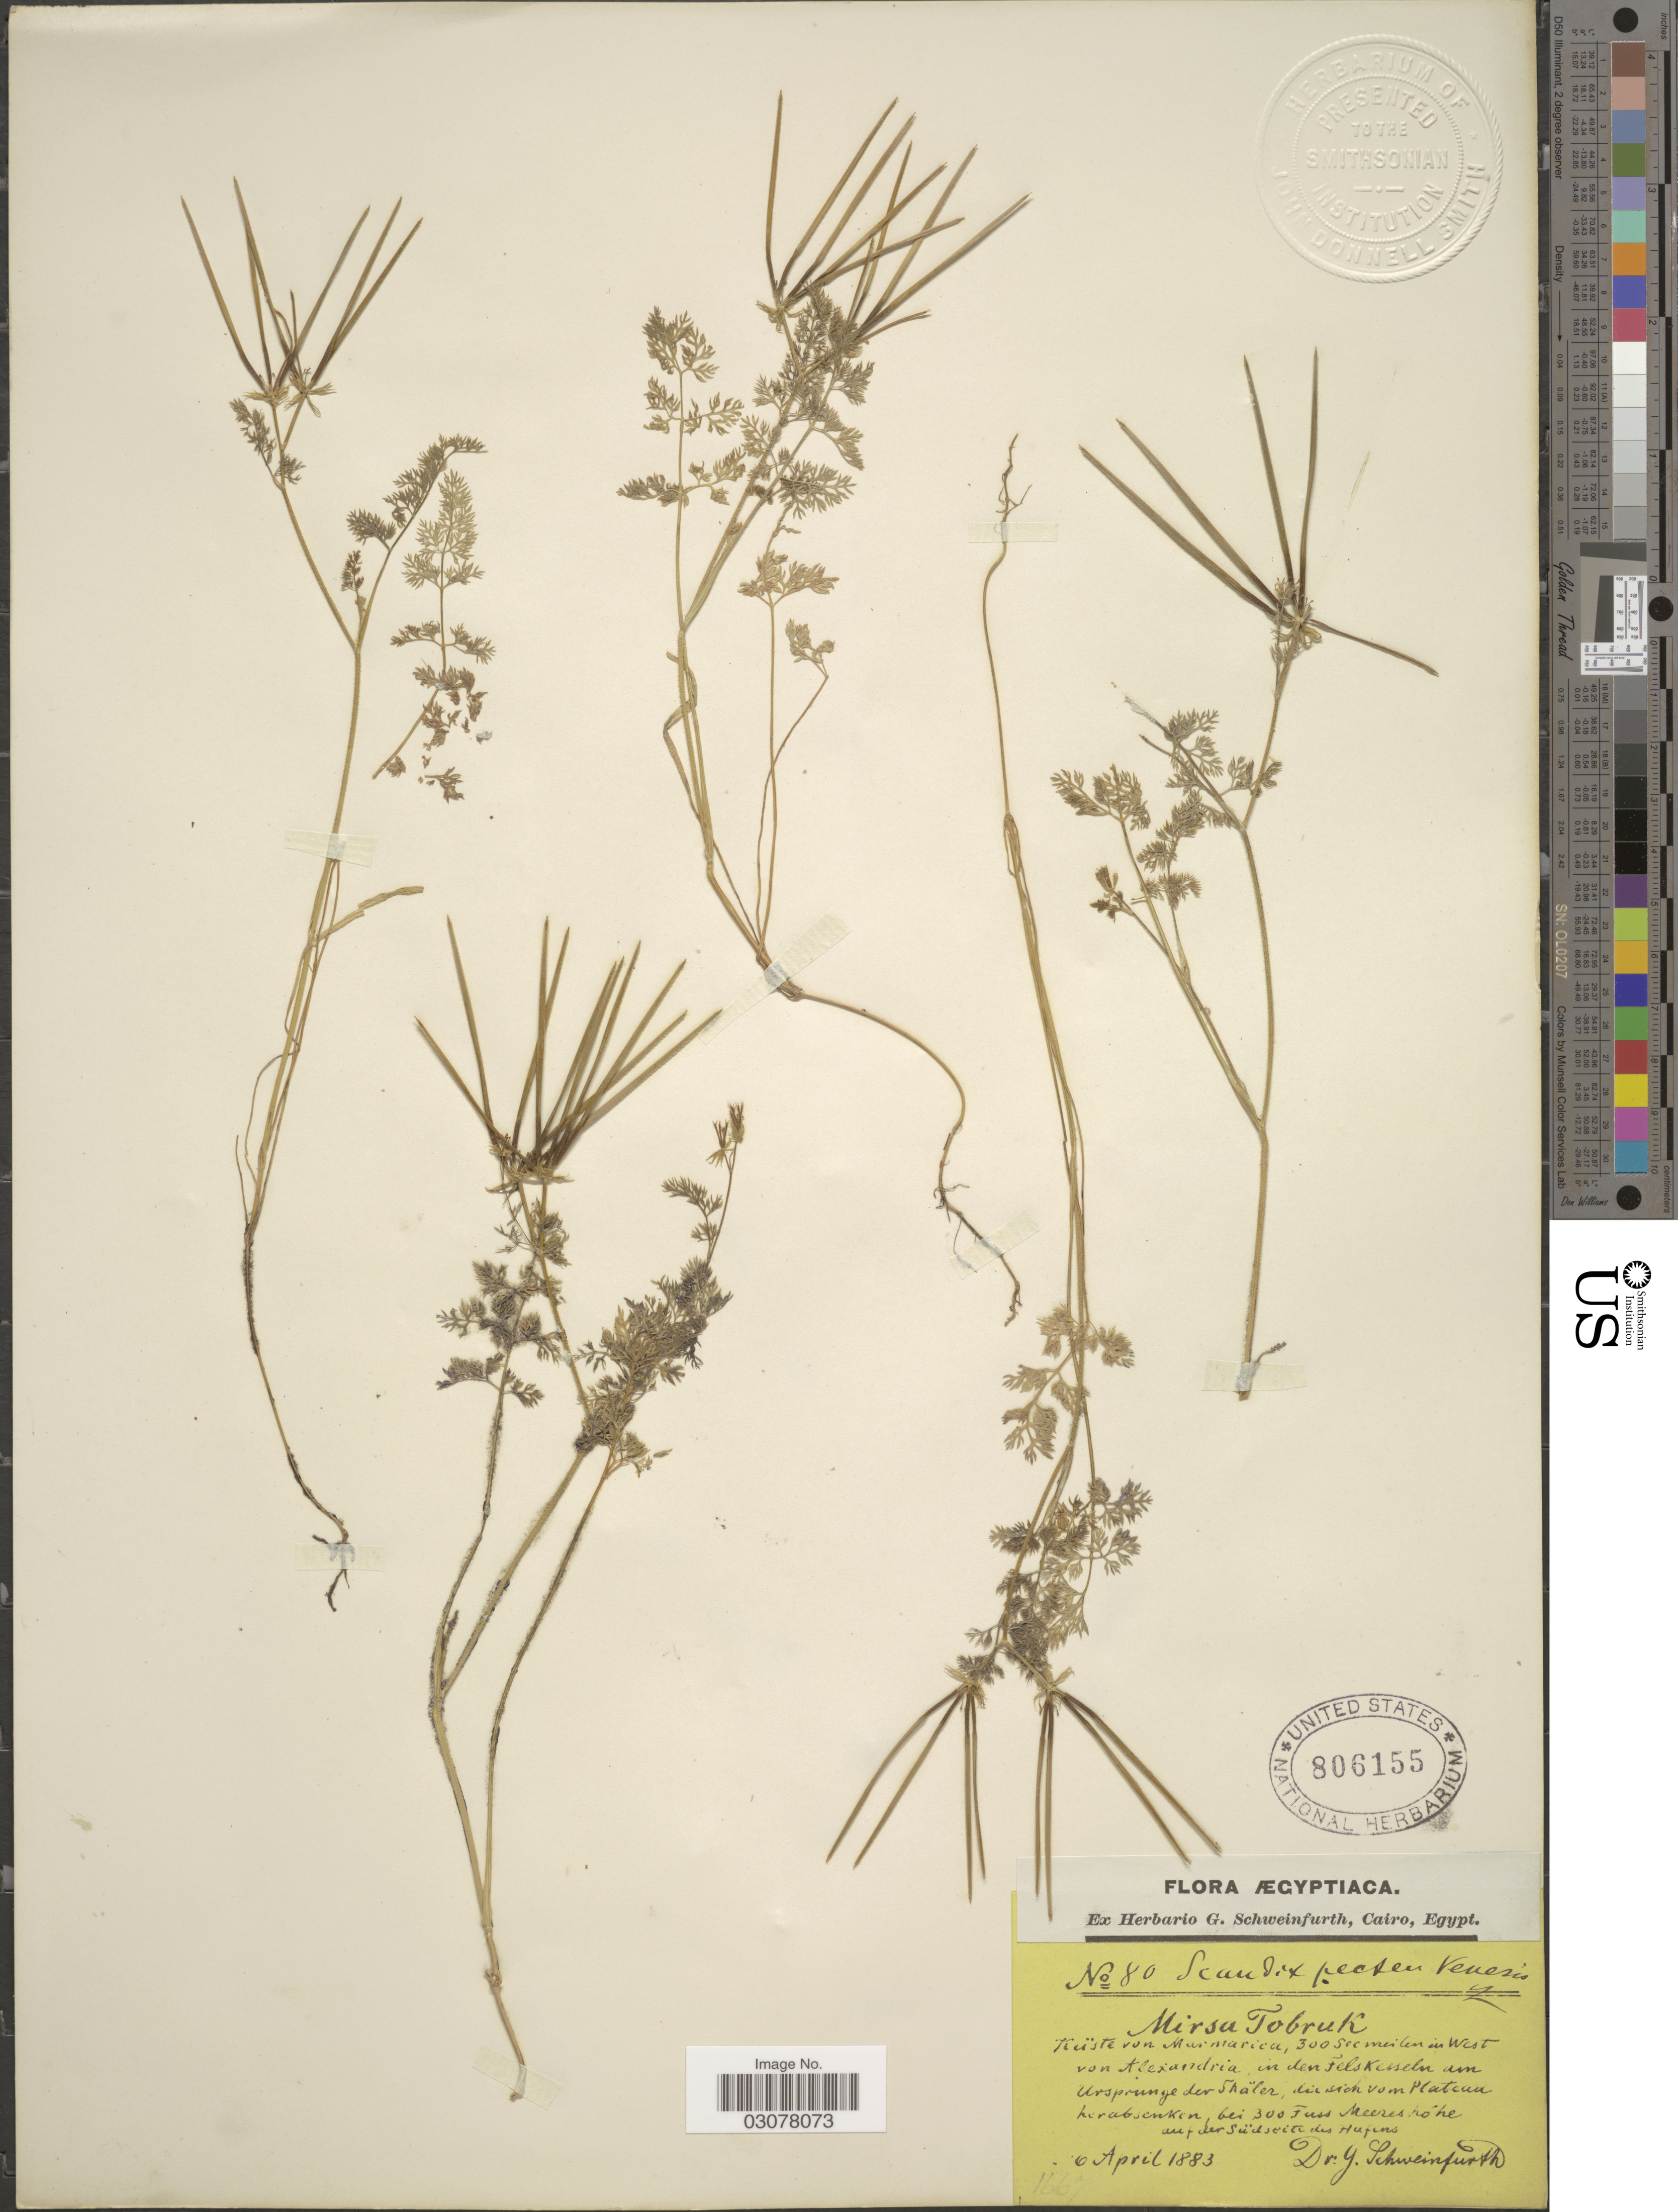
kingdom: Plantae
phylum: Tracheophyta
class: Magnoliopsida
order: Apiales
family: Apiaceae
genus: Scandix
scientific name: Scandix pecten-veneris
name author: L.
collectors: G. A. Schweinfurth (herbarium)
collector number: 80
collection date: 1883-04-06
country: Egypt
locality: Mirsa Tobruk. Küste von Murmarica, 300 sec meilen in West von Alexandria, in den Fels Kesseln am Ursprunge der Shäler.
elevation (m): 300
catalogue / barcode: US 806155